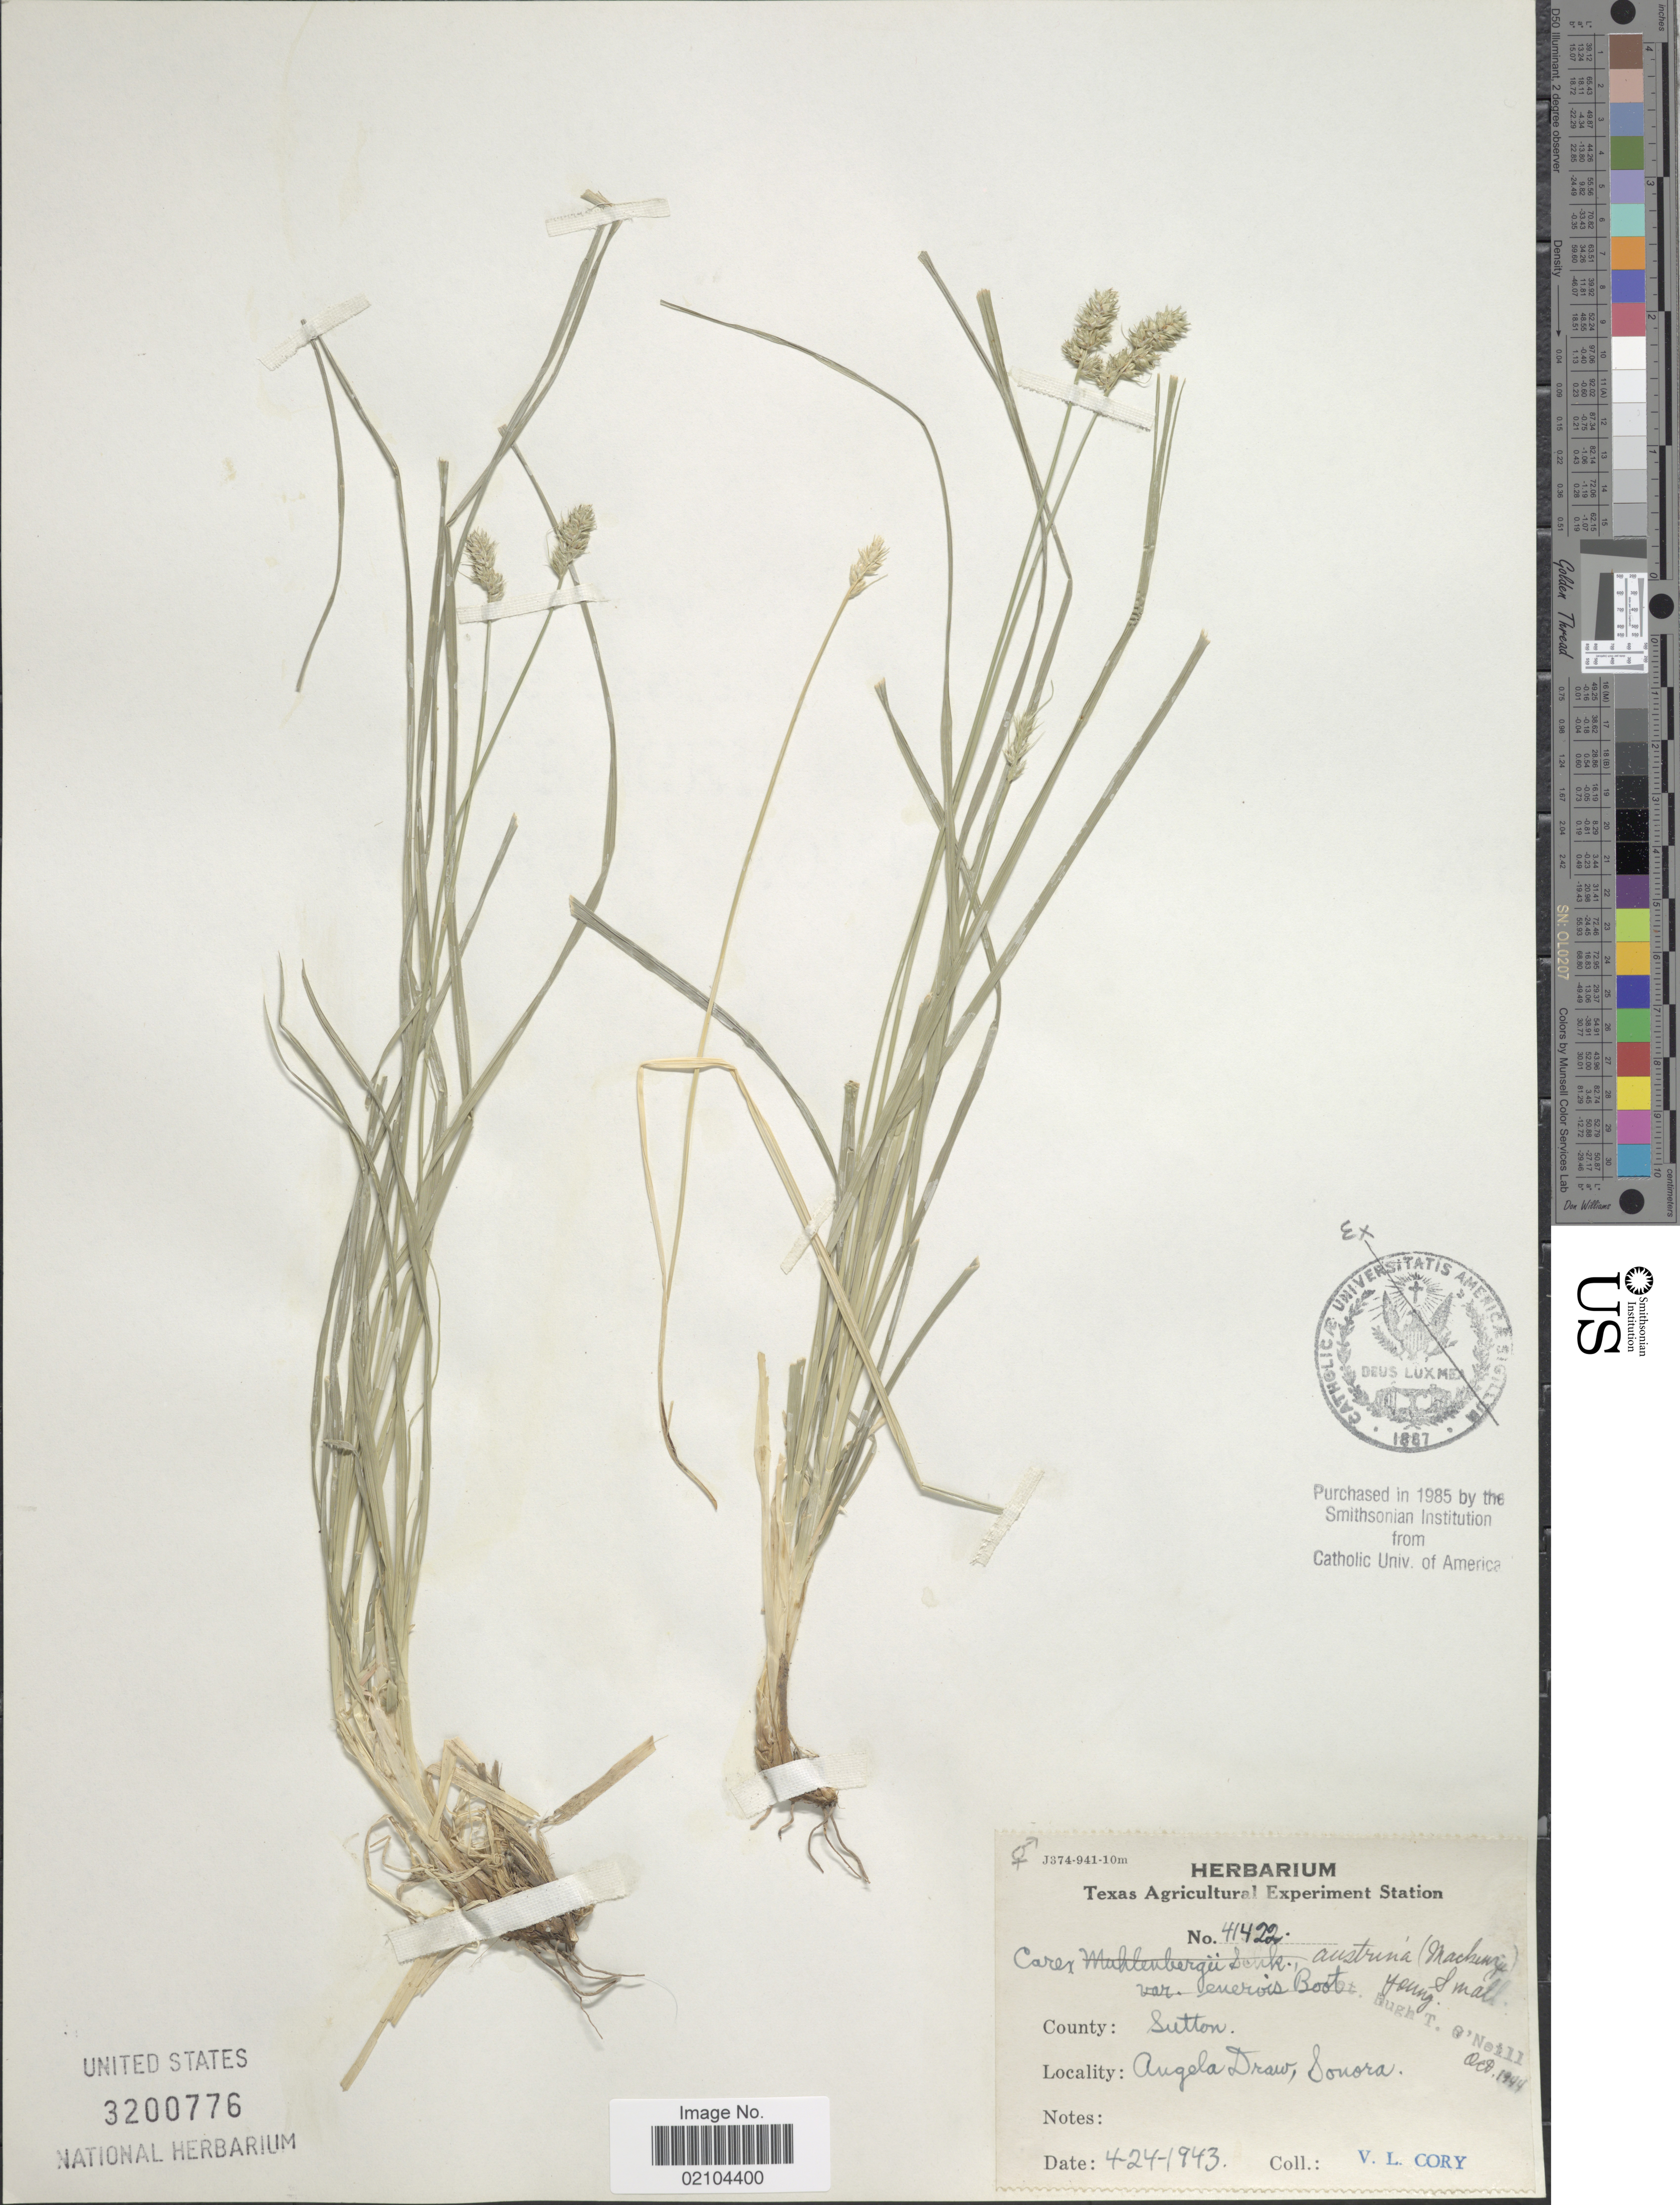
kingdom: Plantae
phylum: Tracheophyta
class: Liliopsida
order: Poales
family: Cyperaceae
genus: Carex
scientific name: Carex austrina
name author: Mack.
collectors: V. Cory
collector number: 41422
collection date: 1943-04-24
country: United States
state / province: Texas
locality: County: Sutton, Angola Draw, Sonora.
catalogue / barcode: US 3200776